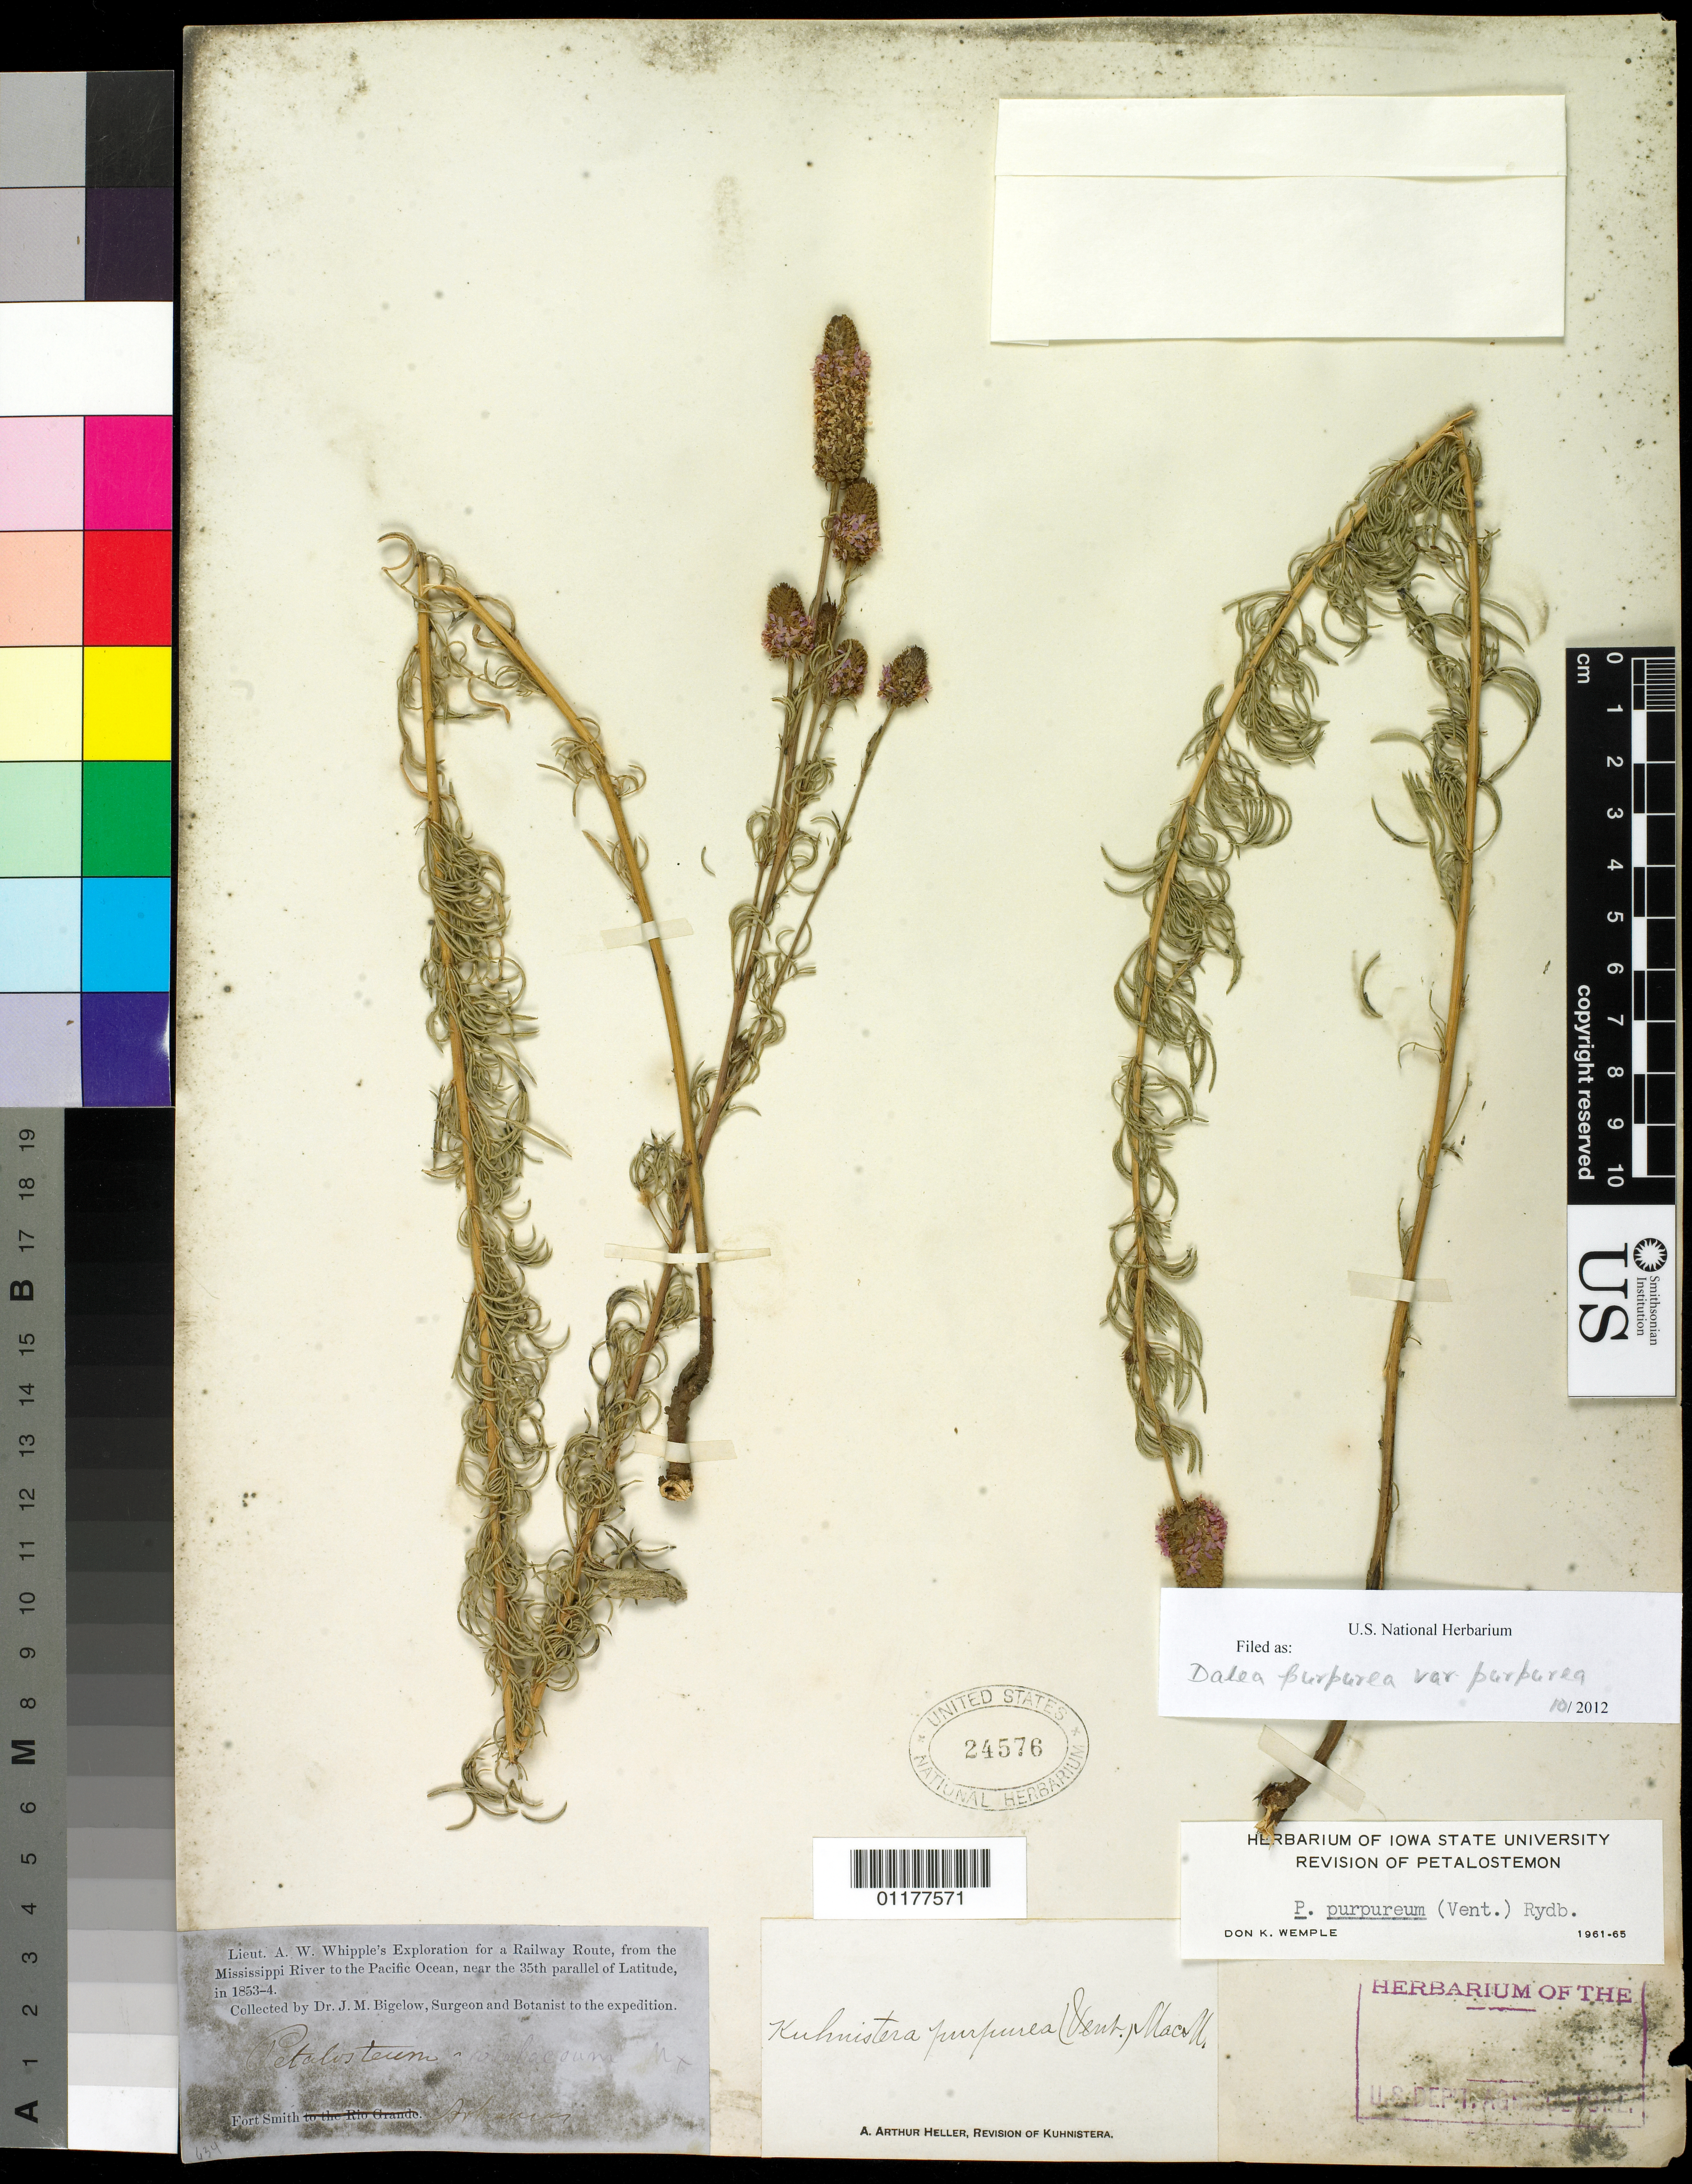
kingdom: Plantae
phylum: Tracheophyta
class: Magnoliopsida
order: Fabales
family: Fabaceae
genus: Dalea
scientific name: Dalea purpurea var. purpurea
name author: Vent.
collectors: J. M. Bigelow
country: United States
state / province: Arkansas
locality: Fort Smith.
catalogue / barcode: US 24576